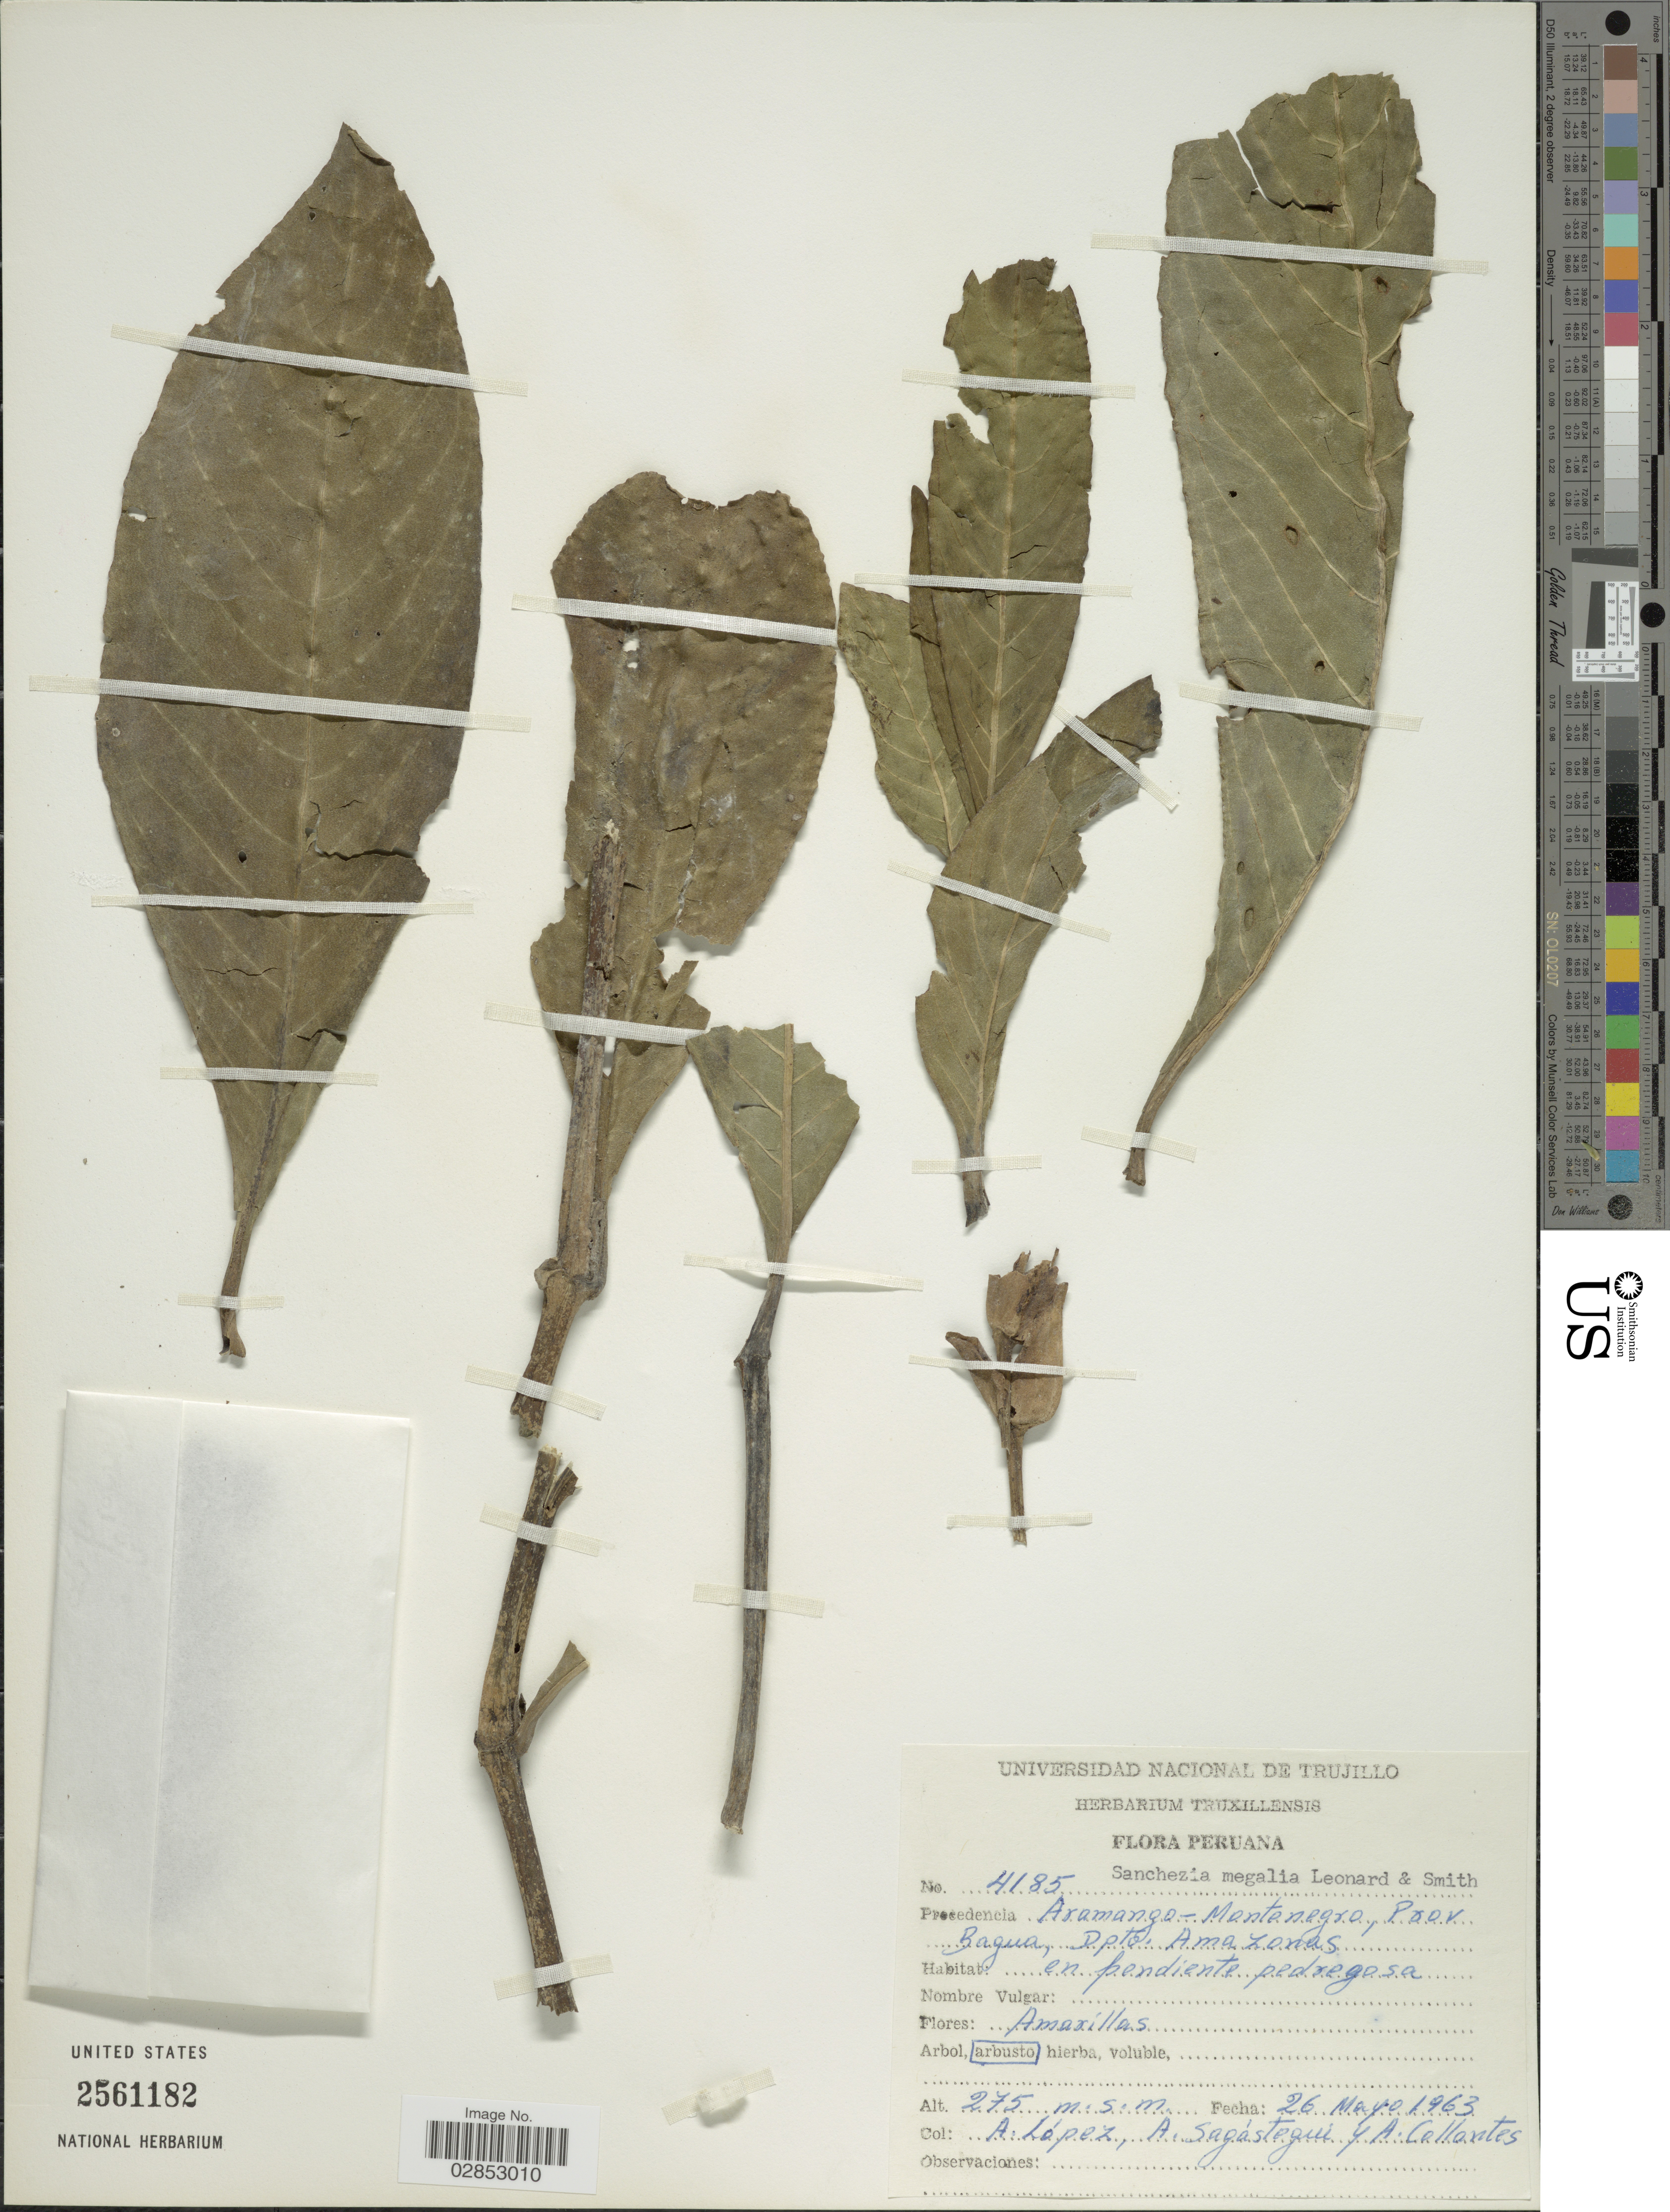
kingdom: Plantae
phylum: Tracheophyta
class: Magnoliopsida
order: Lamiales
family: Acanthaceae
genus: Sanchezia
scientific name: Sanchezia oblonga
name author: Ruiz & Pav.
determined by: Azevedo, Igor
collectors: A. López, A. Sagastegui & A. Collantes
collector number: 4185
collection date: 1963-05-26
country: Peru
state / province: Amazonas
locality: Procedencia Aramango - Montenegro, Poor Bagua, Dpto. Amazonas.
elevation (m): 275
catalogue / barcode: US 2561182